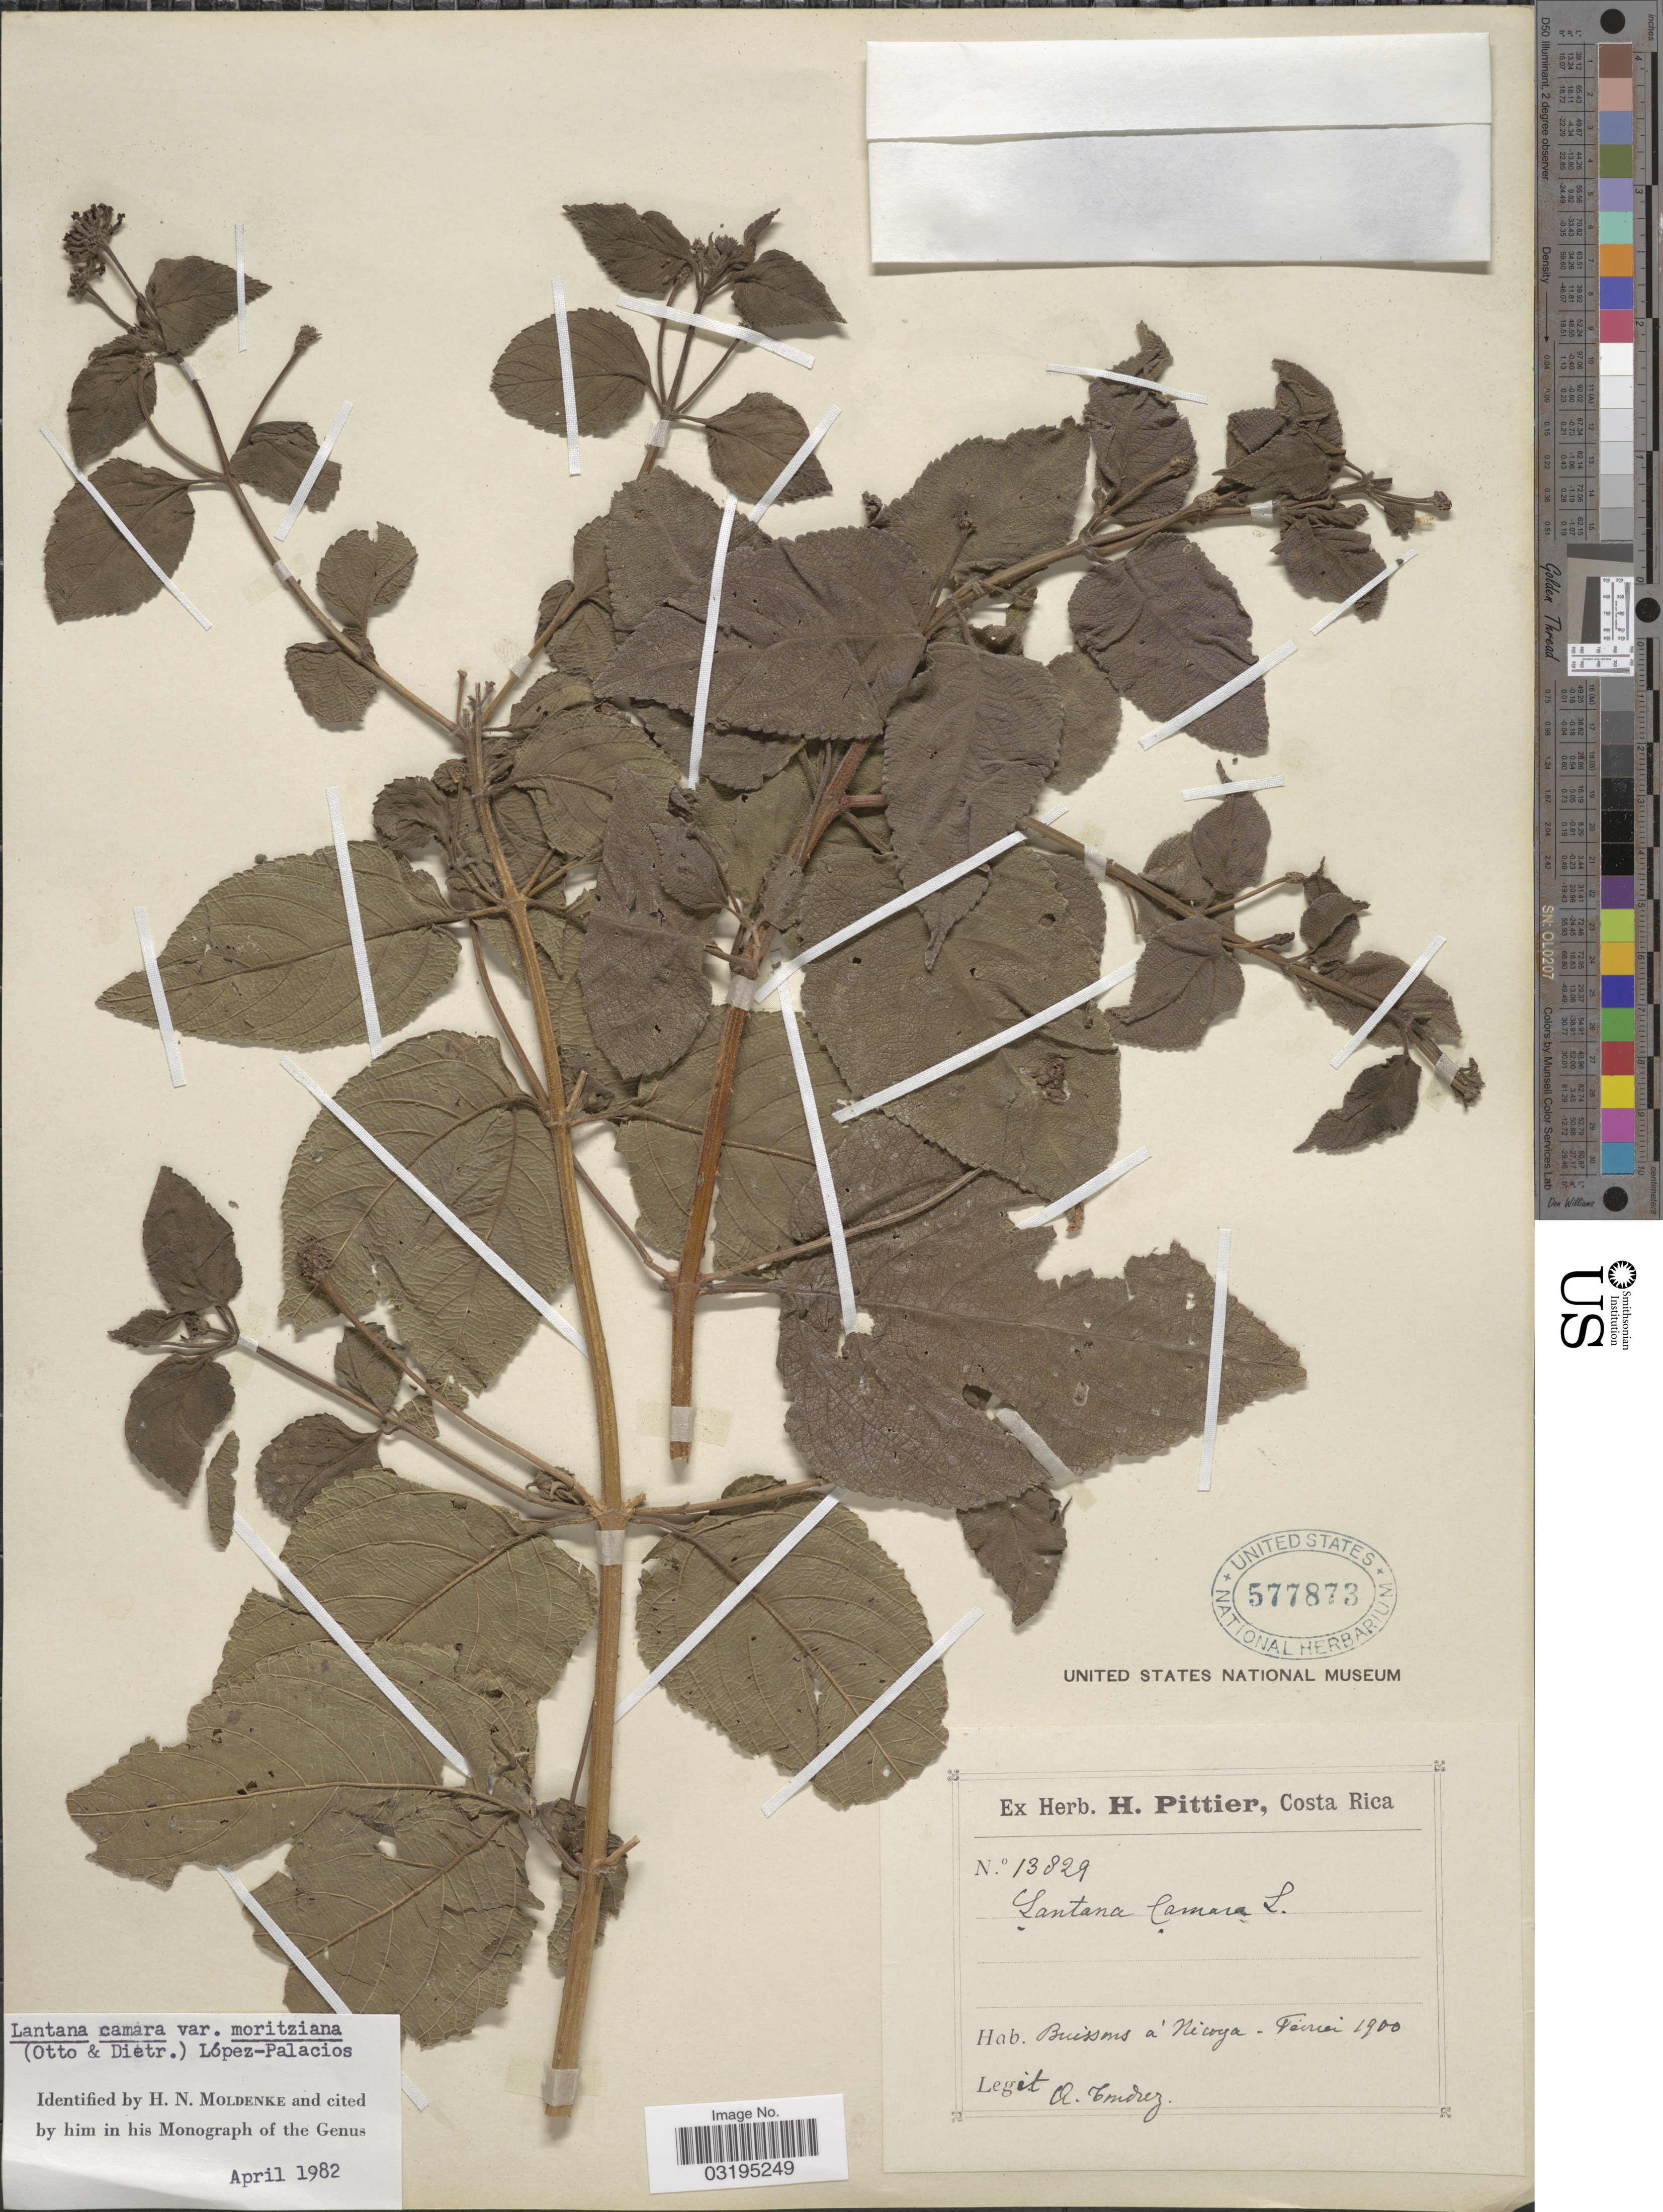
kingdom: Plantae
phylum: Tracheophyta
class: Magnoliopsida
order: Lamiales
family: Verbenaceae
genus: Lantana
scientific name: Lantana camara var. moritziana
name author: (Otto & A. Dietr.) López-Pal.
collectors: A. Tonduz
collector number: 13829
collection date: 1900-02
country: Costa Rica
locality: Buissons a Nicoya.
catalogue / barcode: US 577873